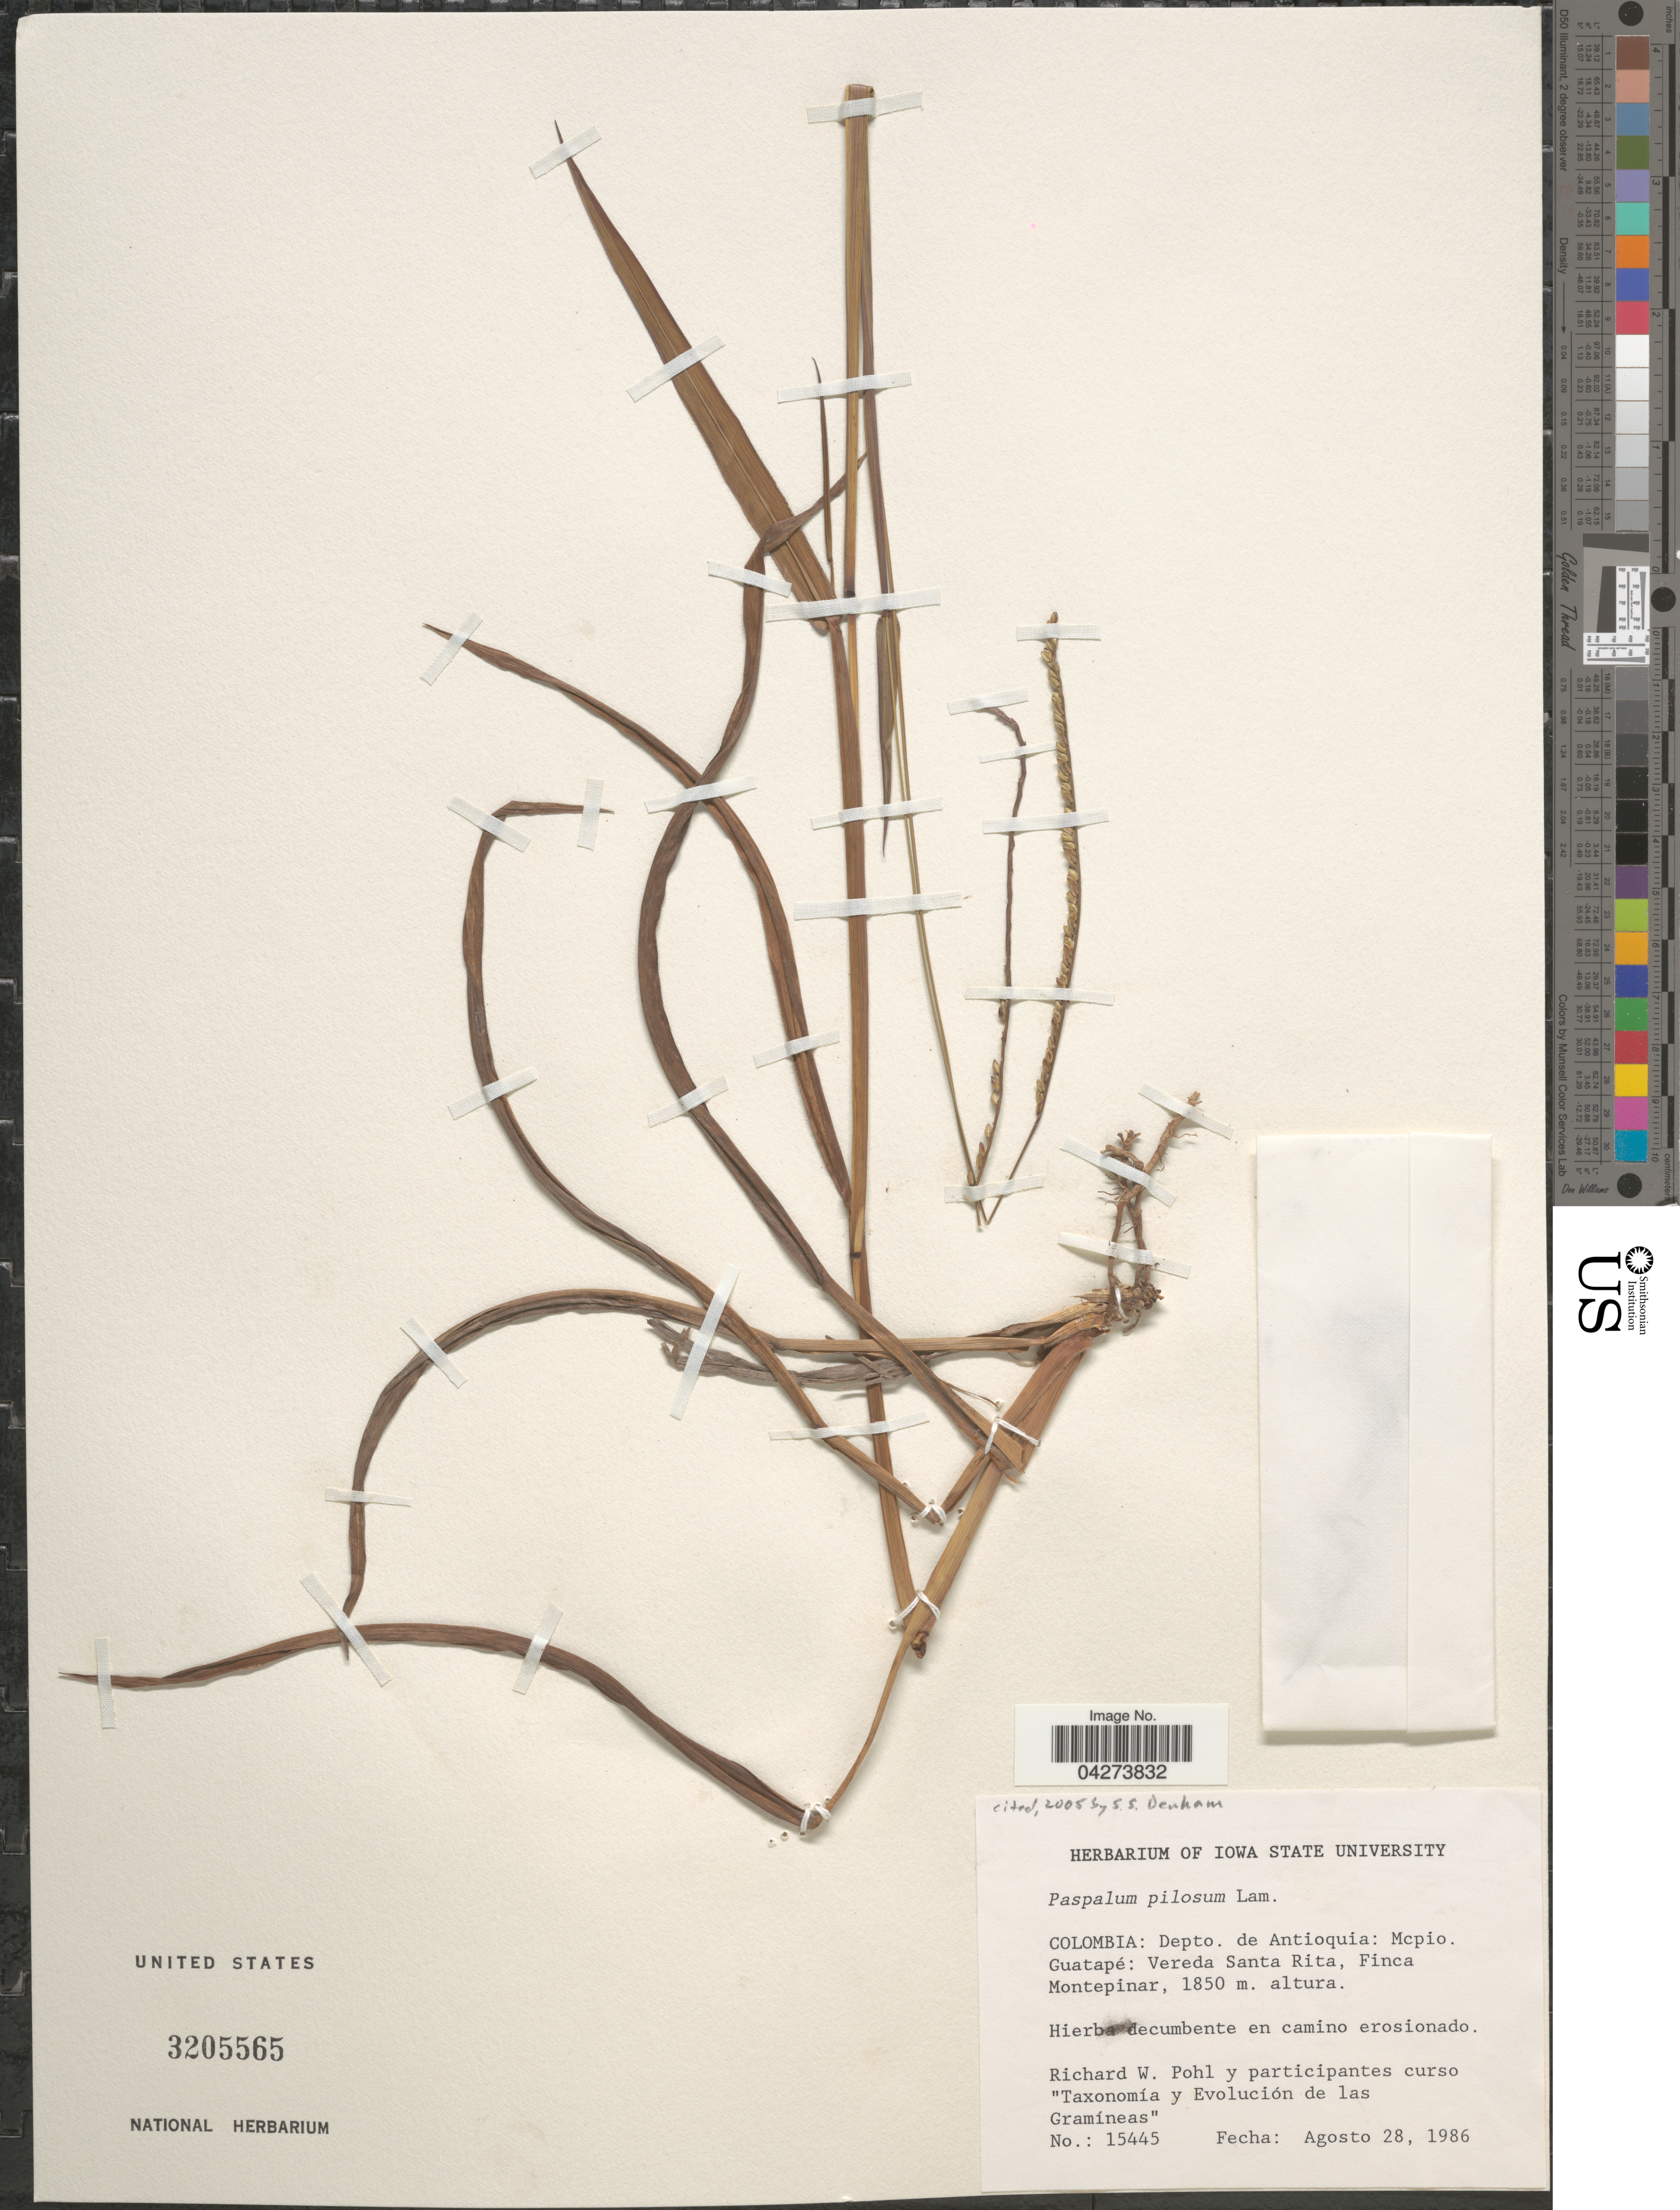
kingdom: Plantae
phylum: Tracheophyta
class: Liliopsida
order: Poales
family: Poaceae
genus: Paspalum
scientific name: Paspalum pilosum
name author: Lam.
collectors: R. W. Pohl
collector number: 15445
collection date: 1986-08-28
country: Colombia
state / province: Antioquia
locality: Depto. de Antioquia: Mcpio. Guatapé: Vereda Santa Rita, Finca Montepinar.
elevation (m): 1850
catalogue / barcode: US 3205565